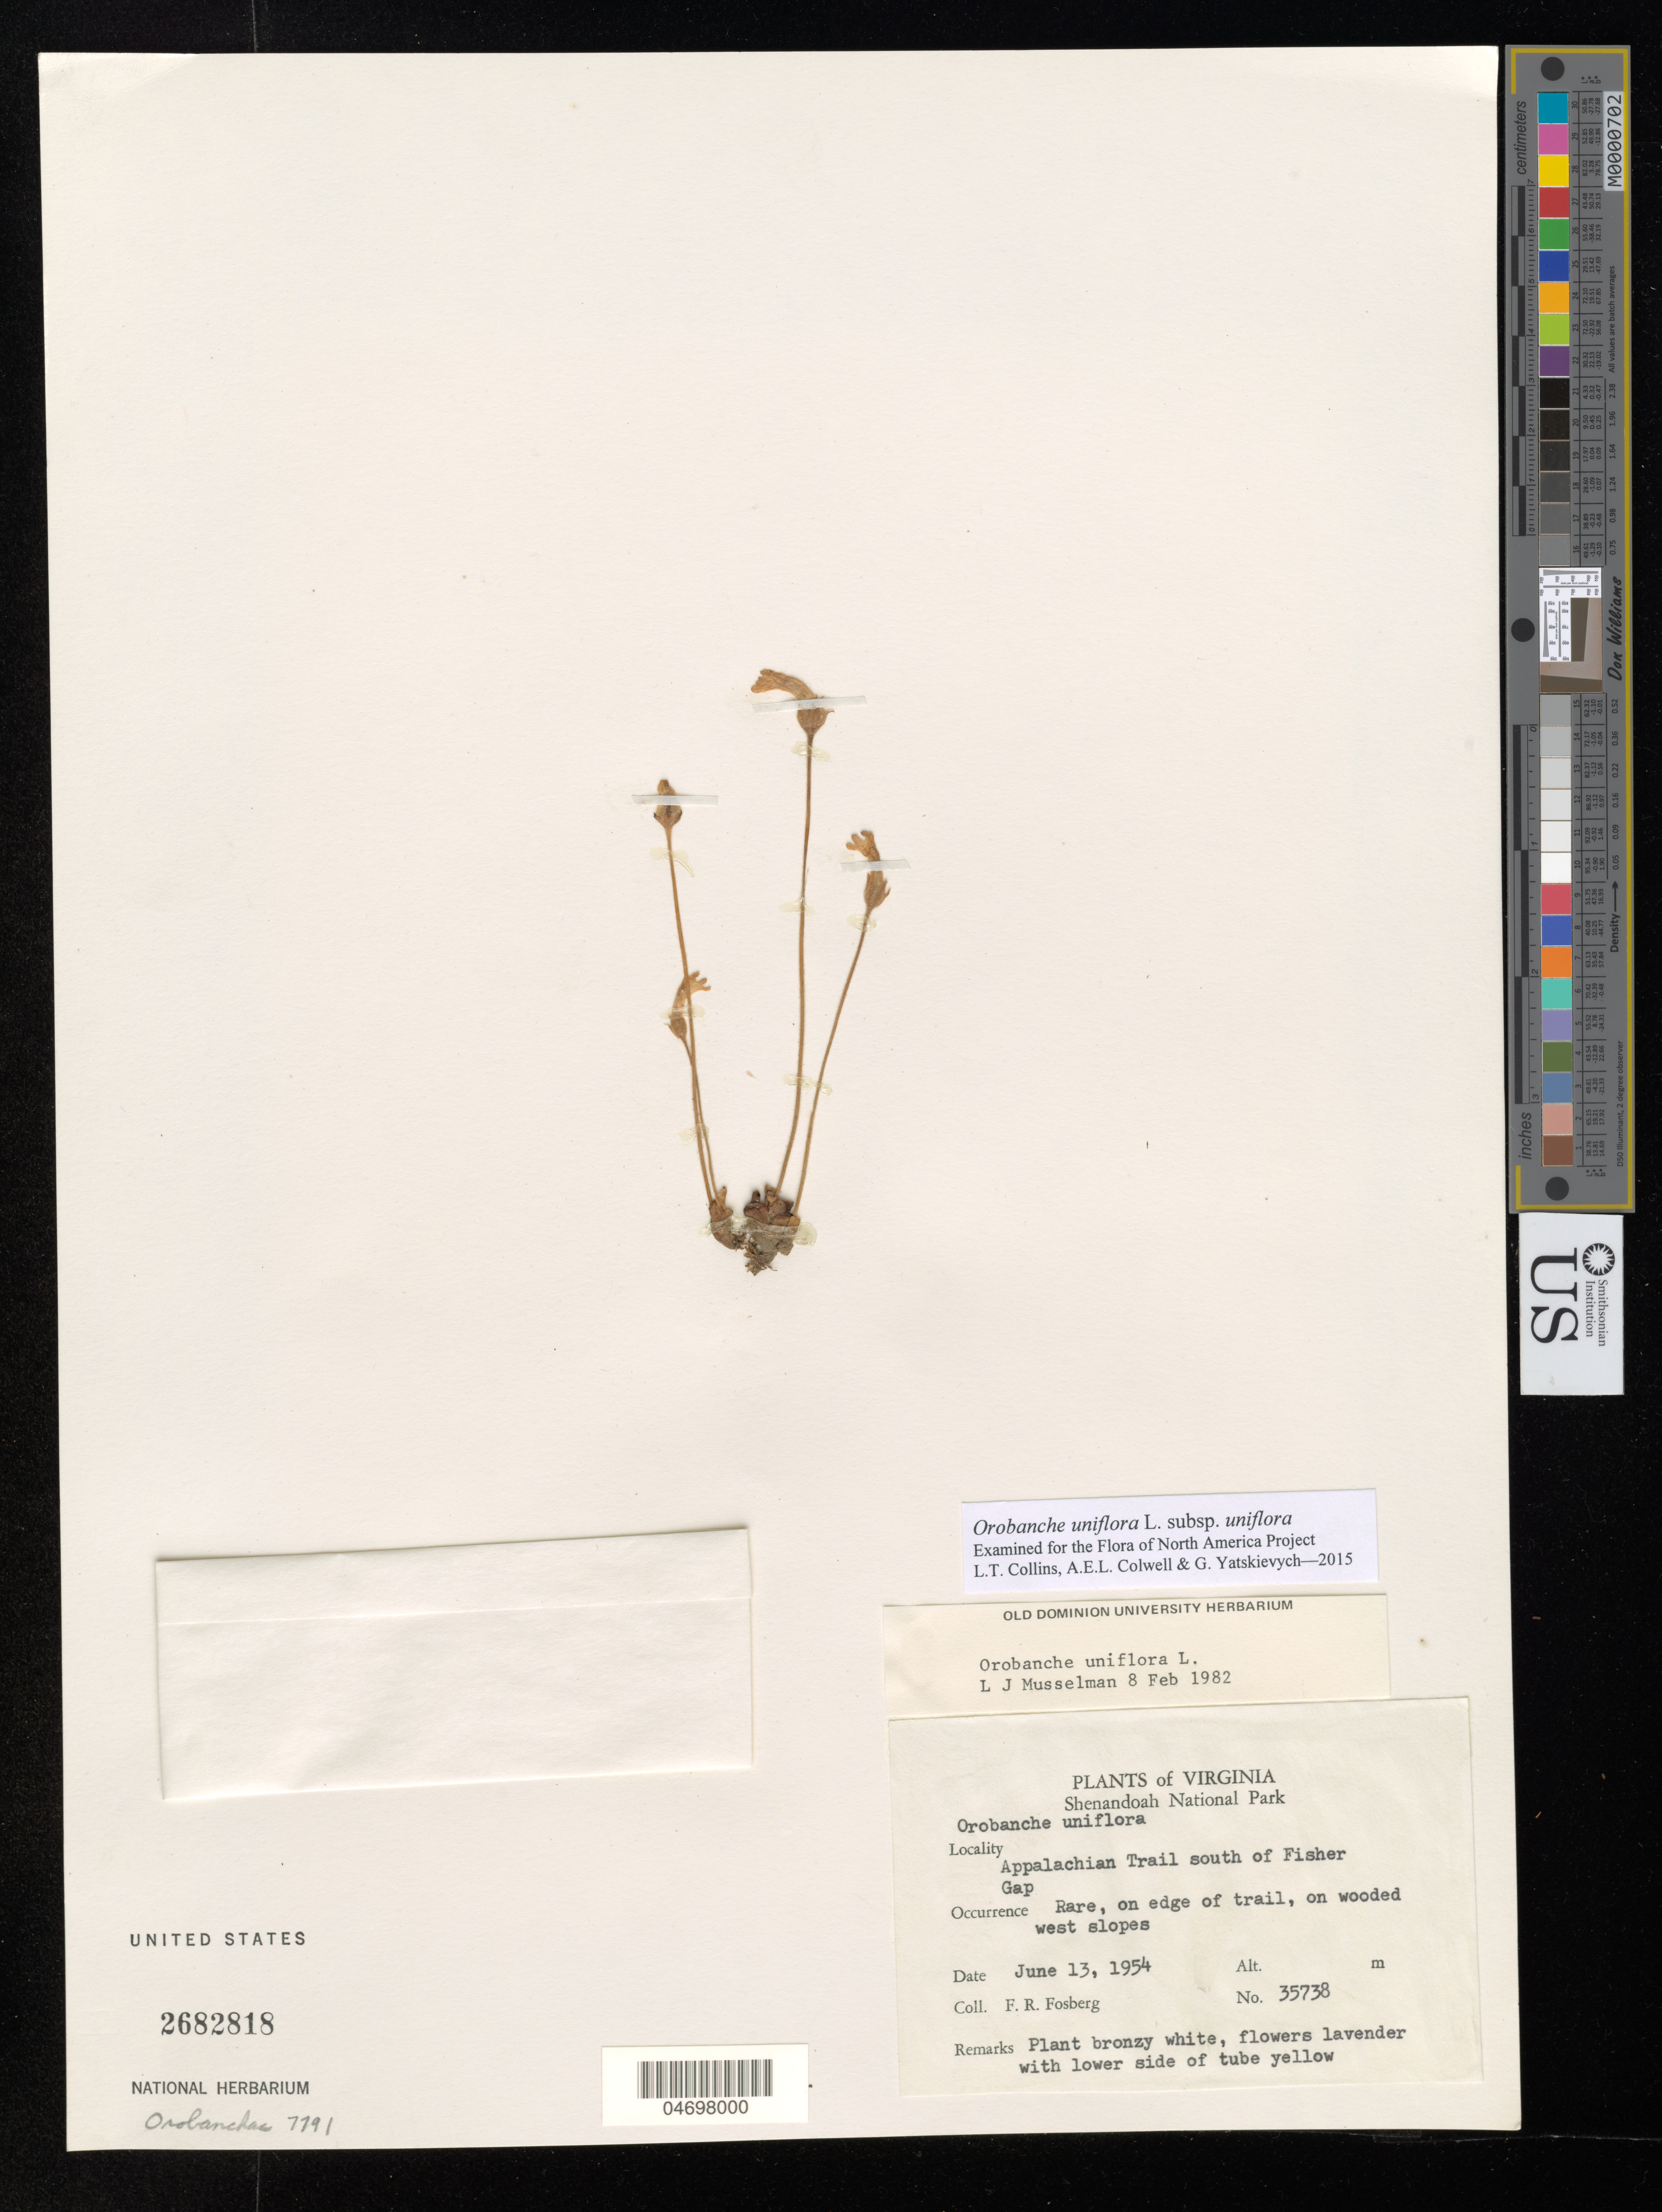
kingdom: Plantae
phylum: Tracheophyta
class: Magnoliopsida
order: Lamiales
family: Orobanchaceae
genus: Orobanche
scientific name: Orobanche uniflora subsp. uniflora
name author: L.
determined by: Collins, L. T.; Colwell, A. E.; Yatskievych, G. A.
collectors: F. R. Fosberg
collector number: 35738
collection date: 1954-06-13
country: United States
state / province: Virginia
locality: Shenandoah National Park, Appalachian Trail south of Fisher Gap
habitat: Rare, on edge of trail, on wooded W slope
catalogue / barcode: US 2682818